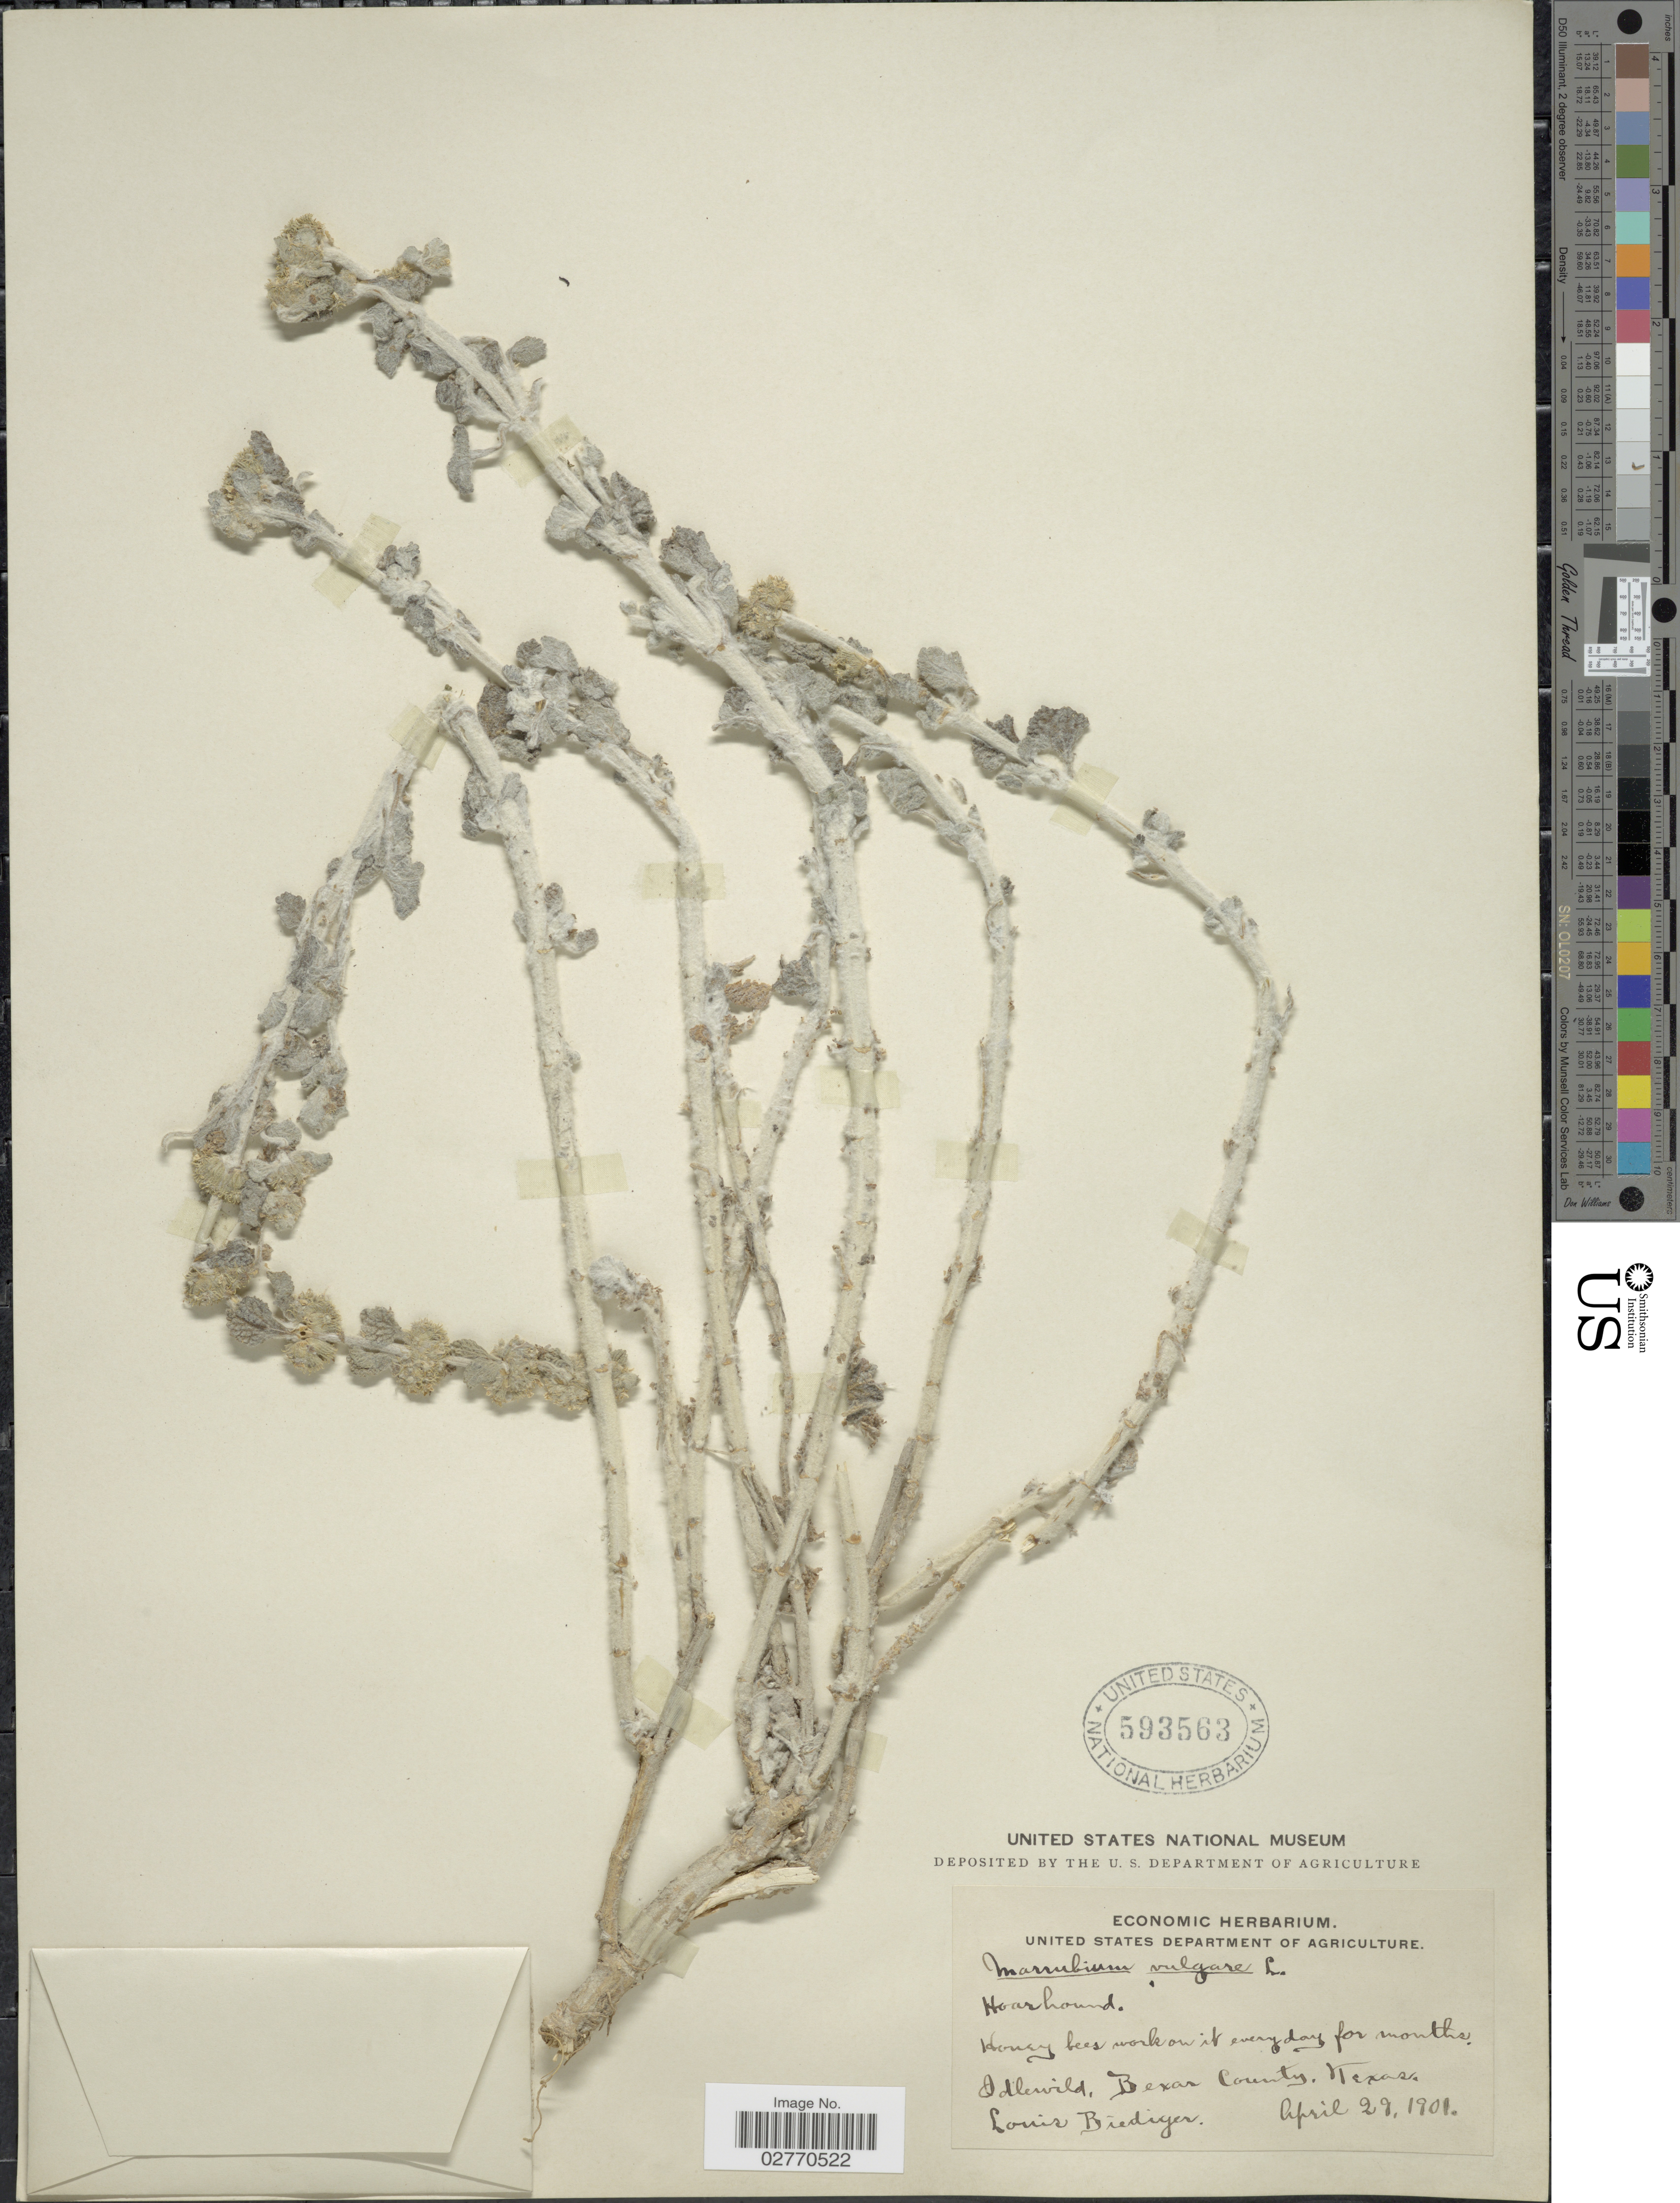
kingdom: Plantae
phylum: Tracheophyta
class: Magnoliopsida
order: Lamiales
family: Lamiaceae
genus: Marrubium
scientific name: Marrubium vulgare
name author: L.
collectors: L. Biediger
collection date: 1901-04-29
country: United States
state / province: Texas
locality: Idlewild, Bexar County.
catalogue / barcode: US 593563